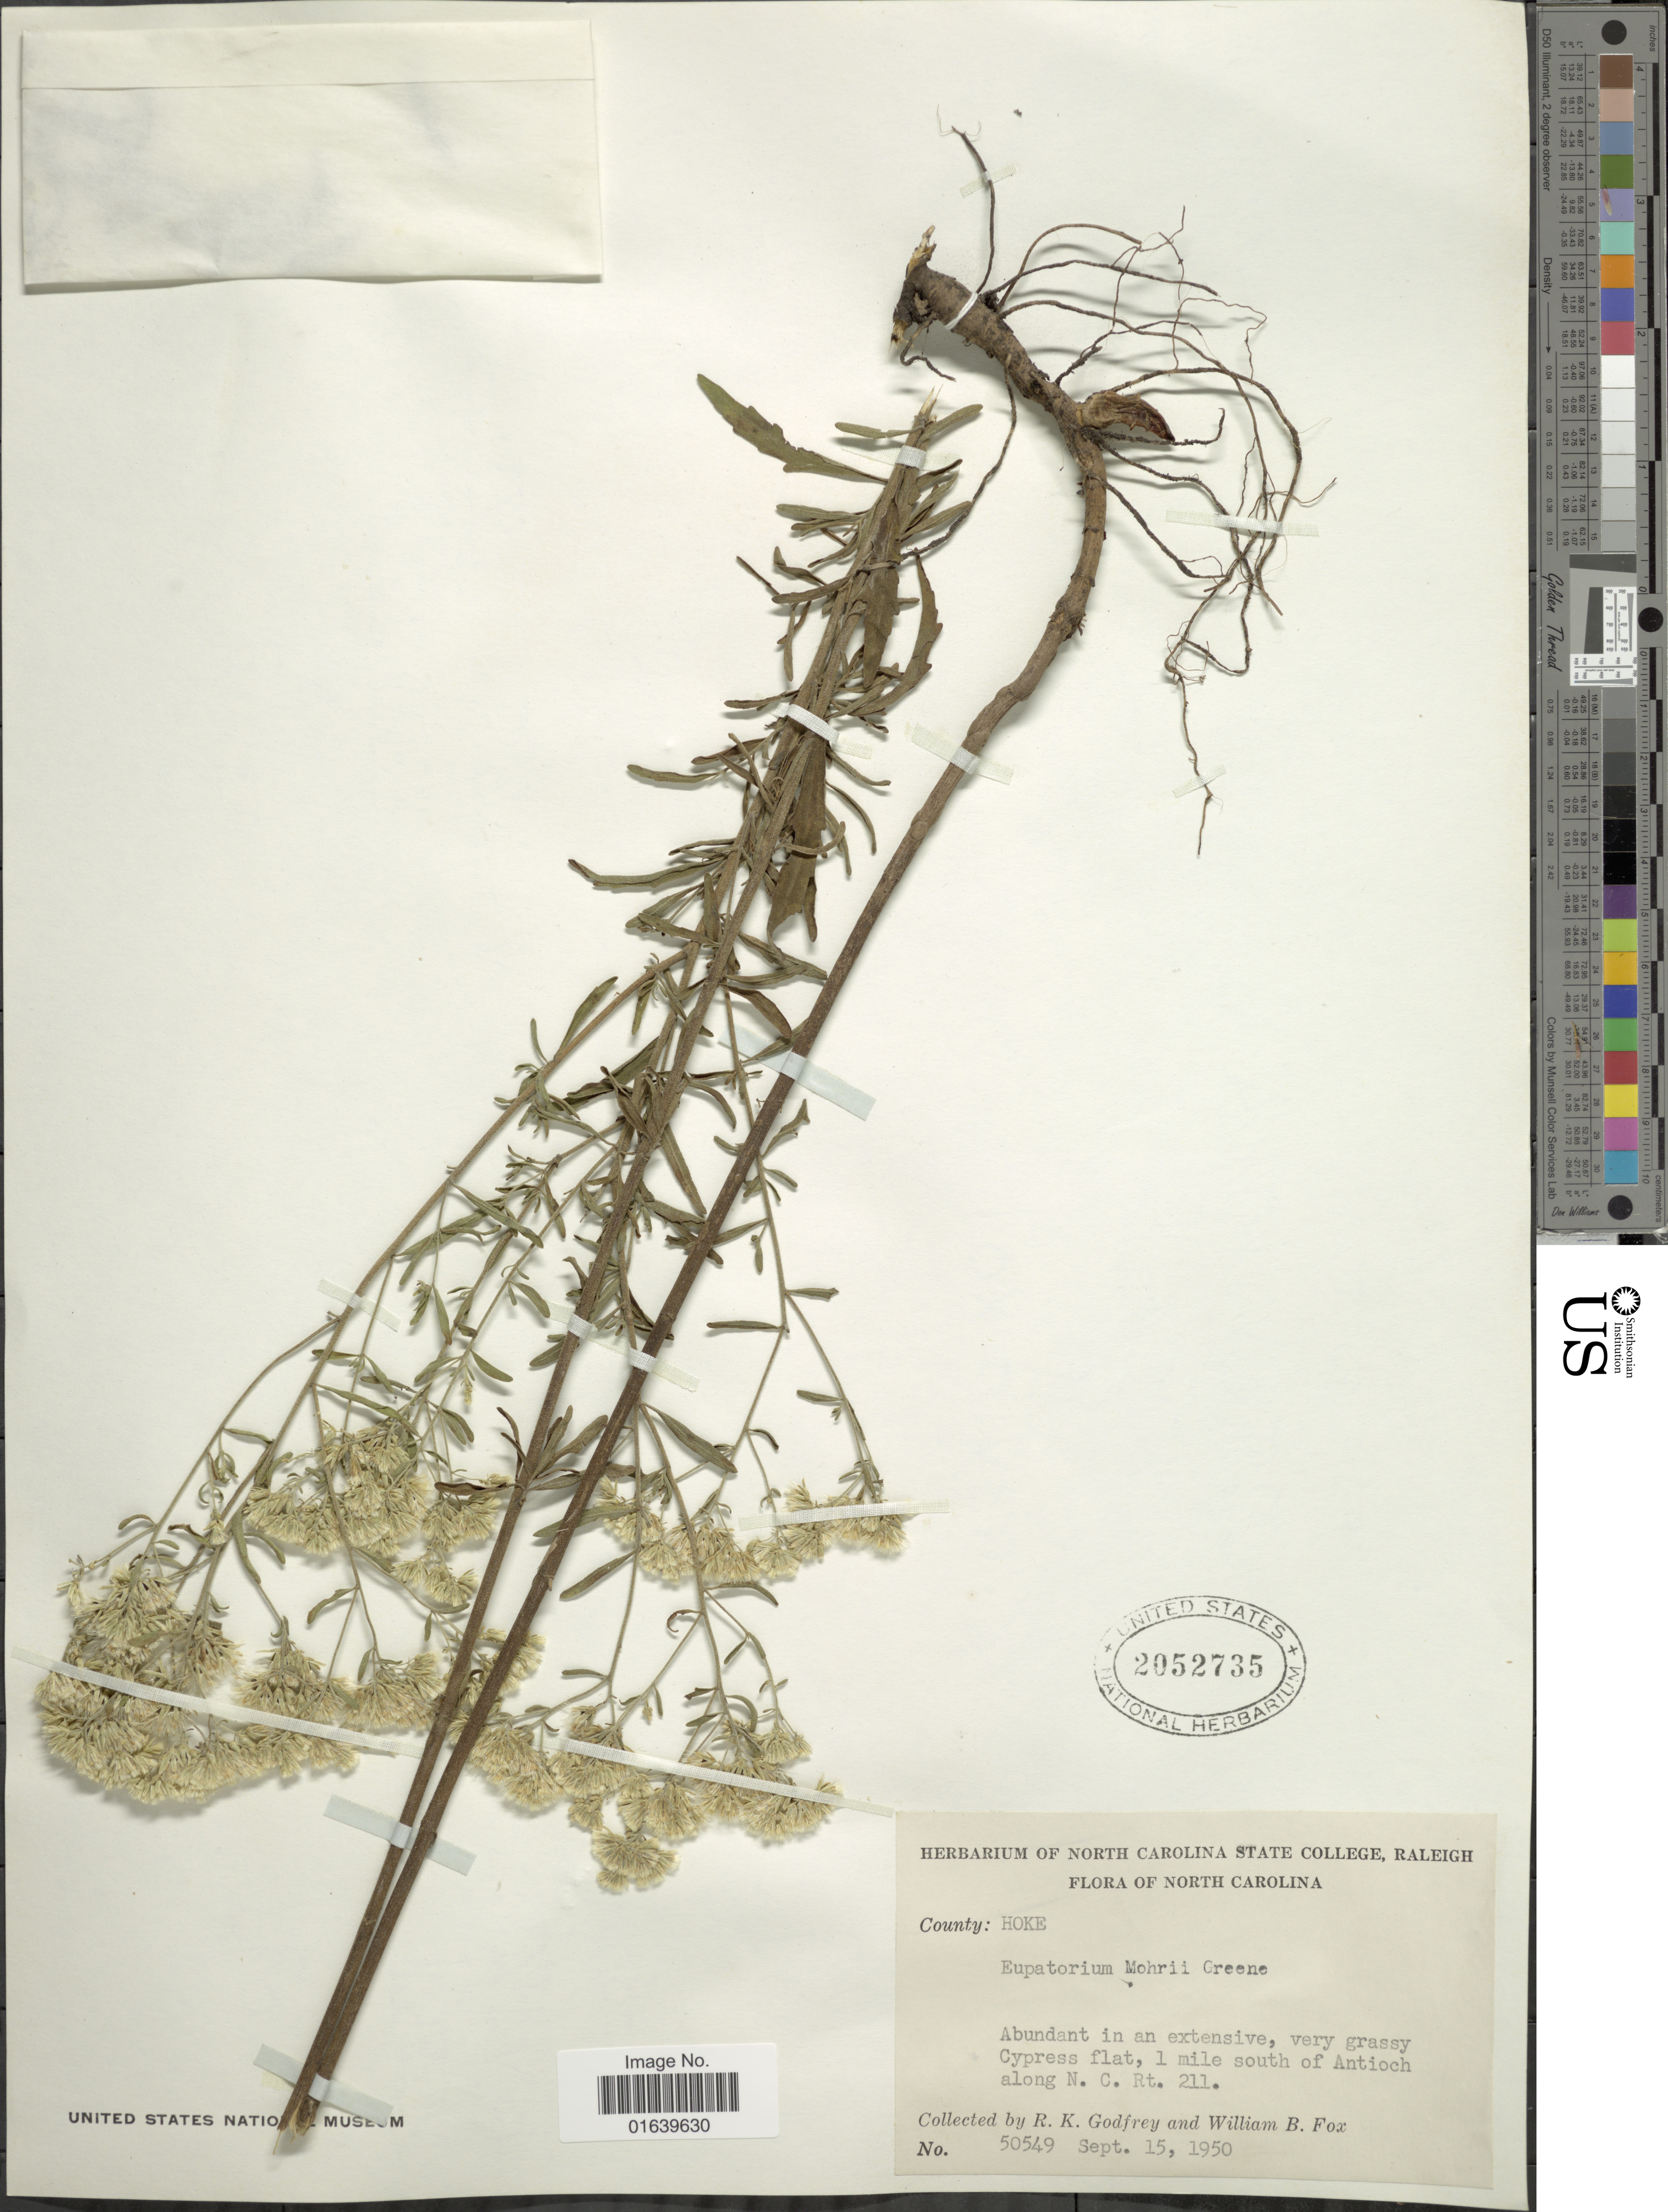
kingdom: Plantae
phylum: Tracheophyta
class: Magnoliopsida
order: Asterales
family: Asteraceae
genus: Eupatorium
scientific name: Eupatorium mohrii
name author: Greene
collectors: R. K. Godfrey & W. B. Fox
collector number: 50549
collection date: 1950-09-15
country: United States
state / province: North Carolina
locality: County: Hoke, Abundant in an extensive, very grassy Cypress flat, 1 mile south of Antioch along N.C. Rt. 211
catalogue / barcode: US 2052735